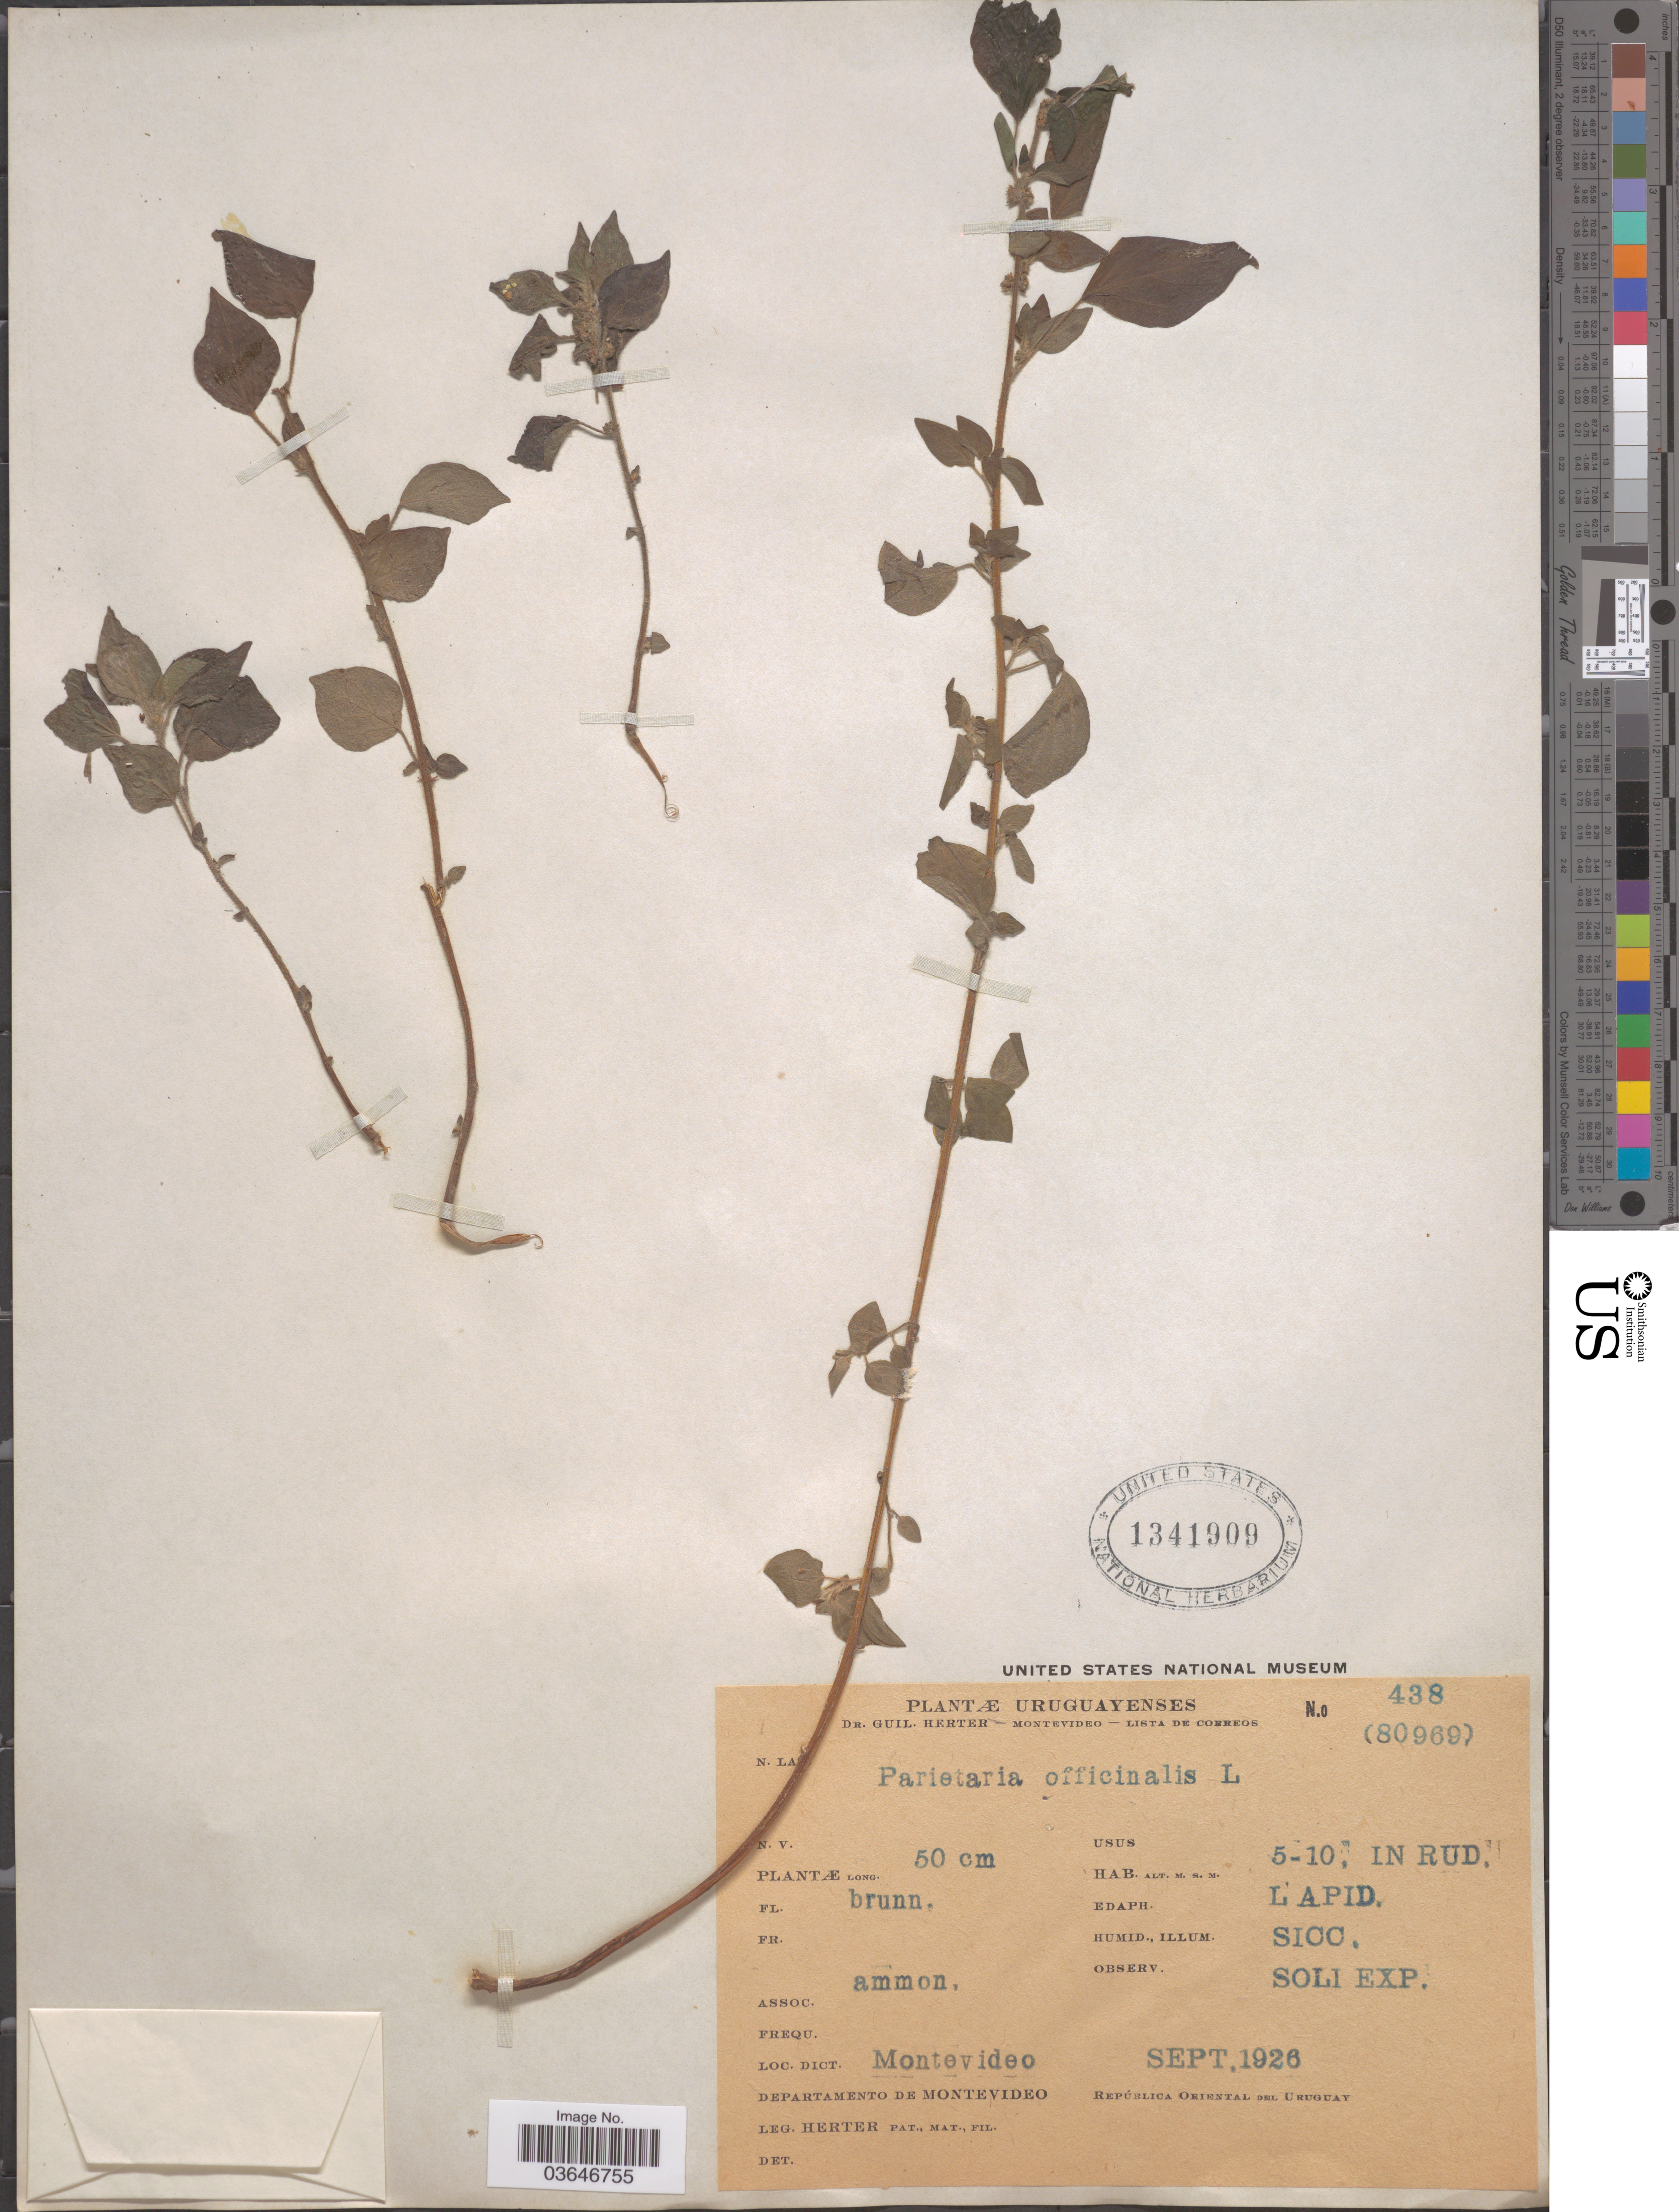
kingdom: Plantae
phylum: Tracheophyta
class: Magnoliopsida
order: Rosales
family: Urticaceae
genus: Parietaria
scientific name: Parietaria debilis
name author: G. Forst.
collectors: G. Herter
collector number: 438 (80969)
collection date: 1926-09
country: Uruguay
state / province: Montevideo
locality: Dict. Montevideo. Departamento de Montevideo. República Oriental del Uruguay.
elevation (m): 5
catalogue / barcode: US 1341909